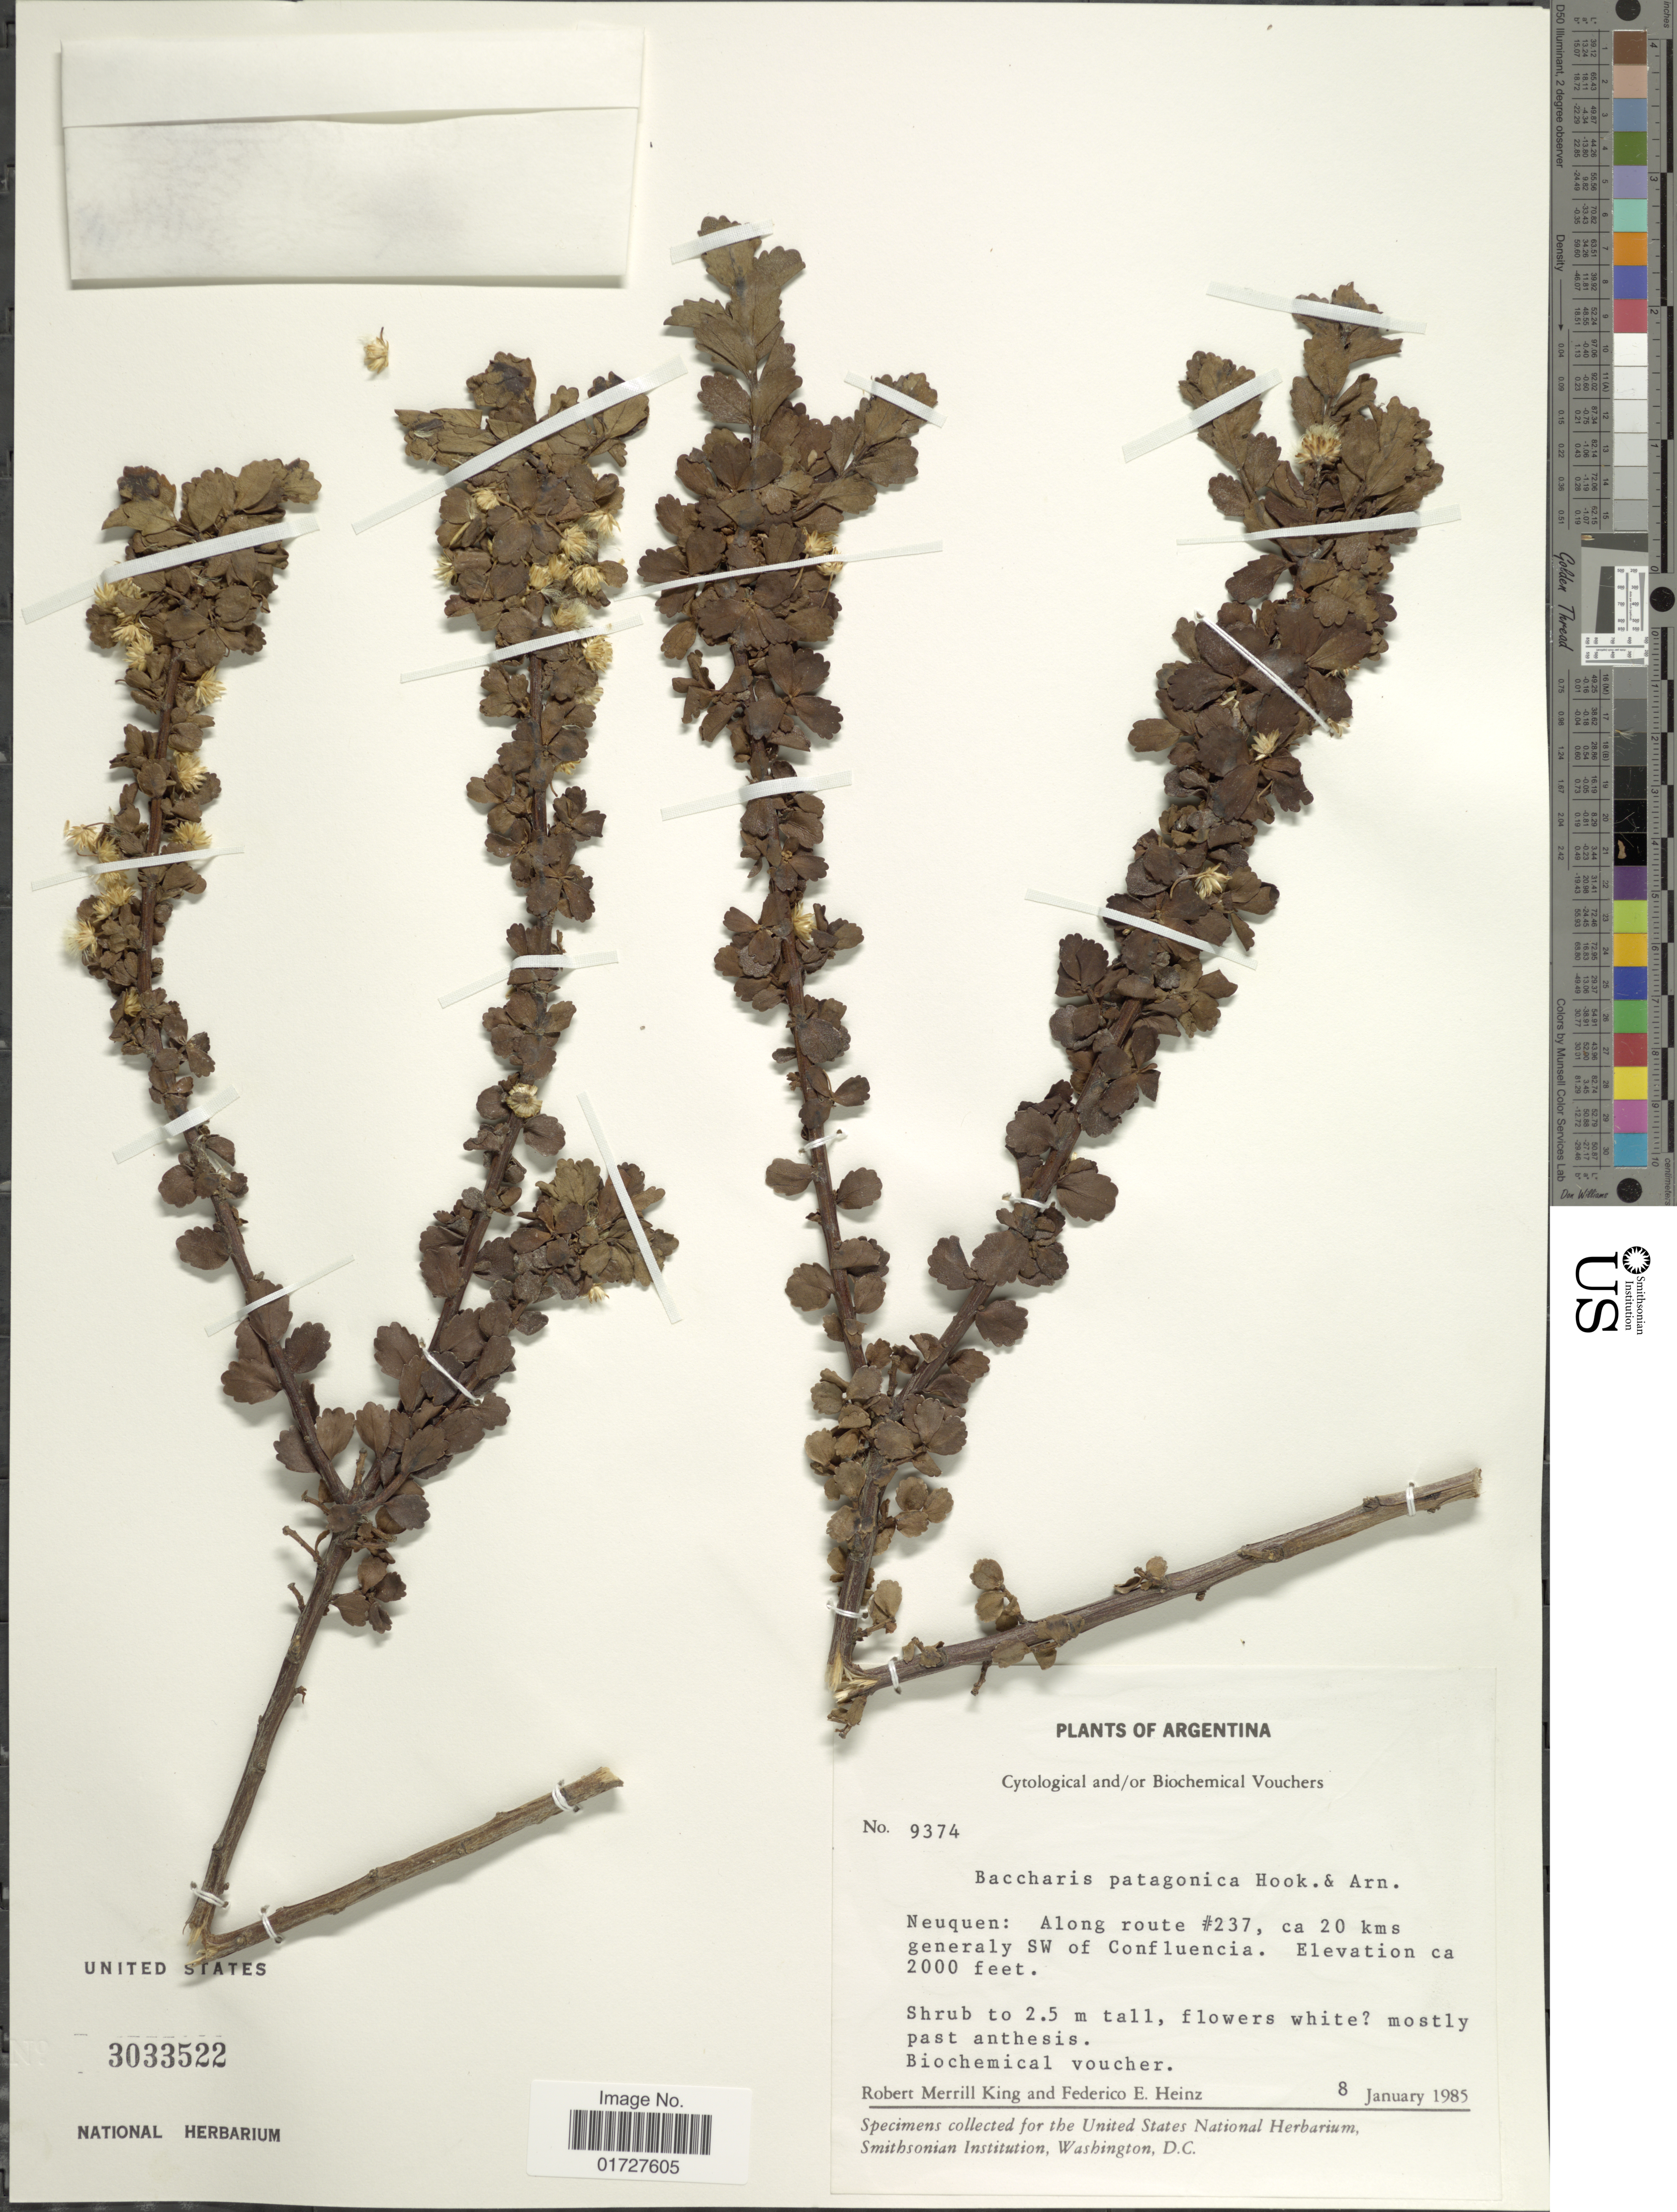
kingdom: Plantae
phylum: Tracheophyta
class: Magnoliopsida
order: Asterales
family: Asteraceae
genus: Baccharis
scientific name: Baccharis patagonica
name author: Hook. & Arn.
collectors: R. M. King & F. Heinz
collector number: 9374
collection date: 1985-01-08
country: Argentina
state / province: Neuquen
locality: Along route #237, ca 20 kms generally SW of Confluencia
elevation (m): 610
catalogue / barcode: US 3033522